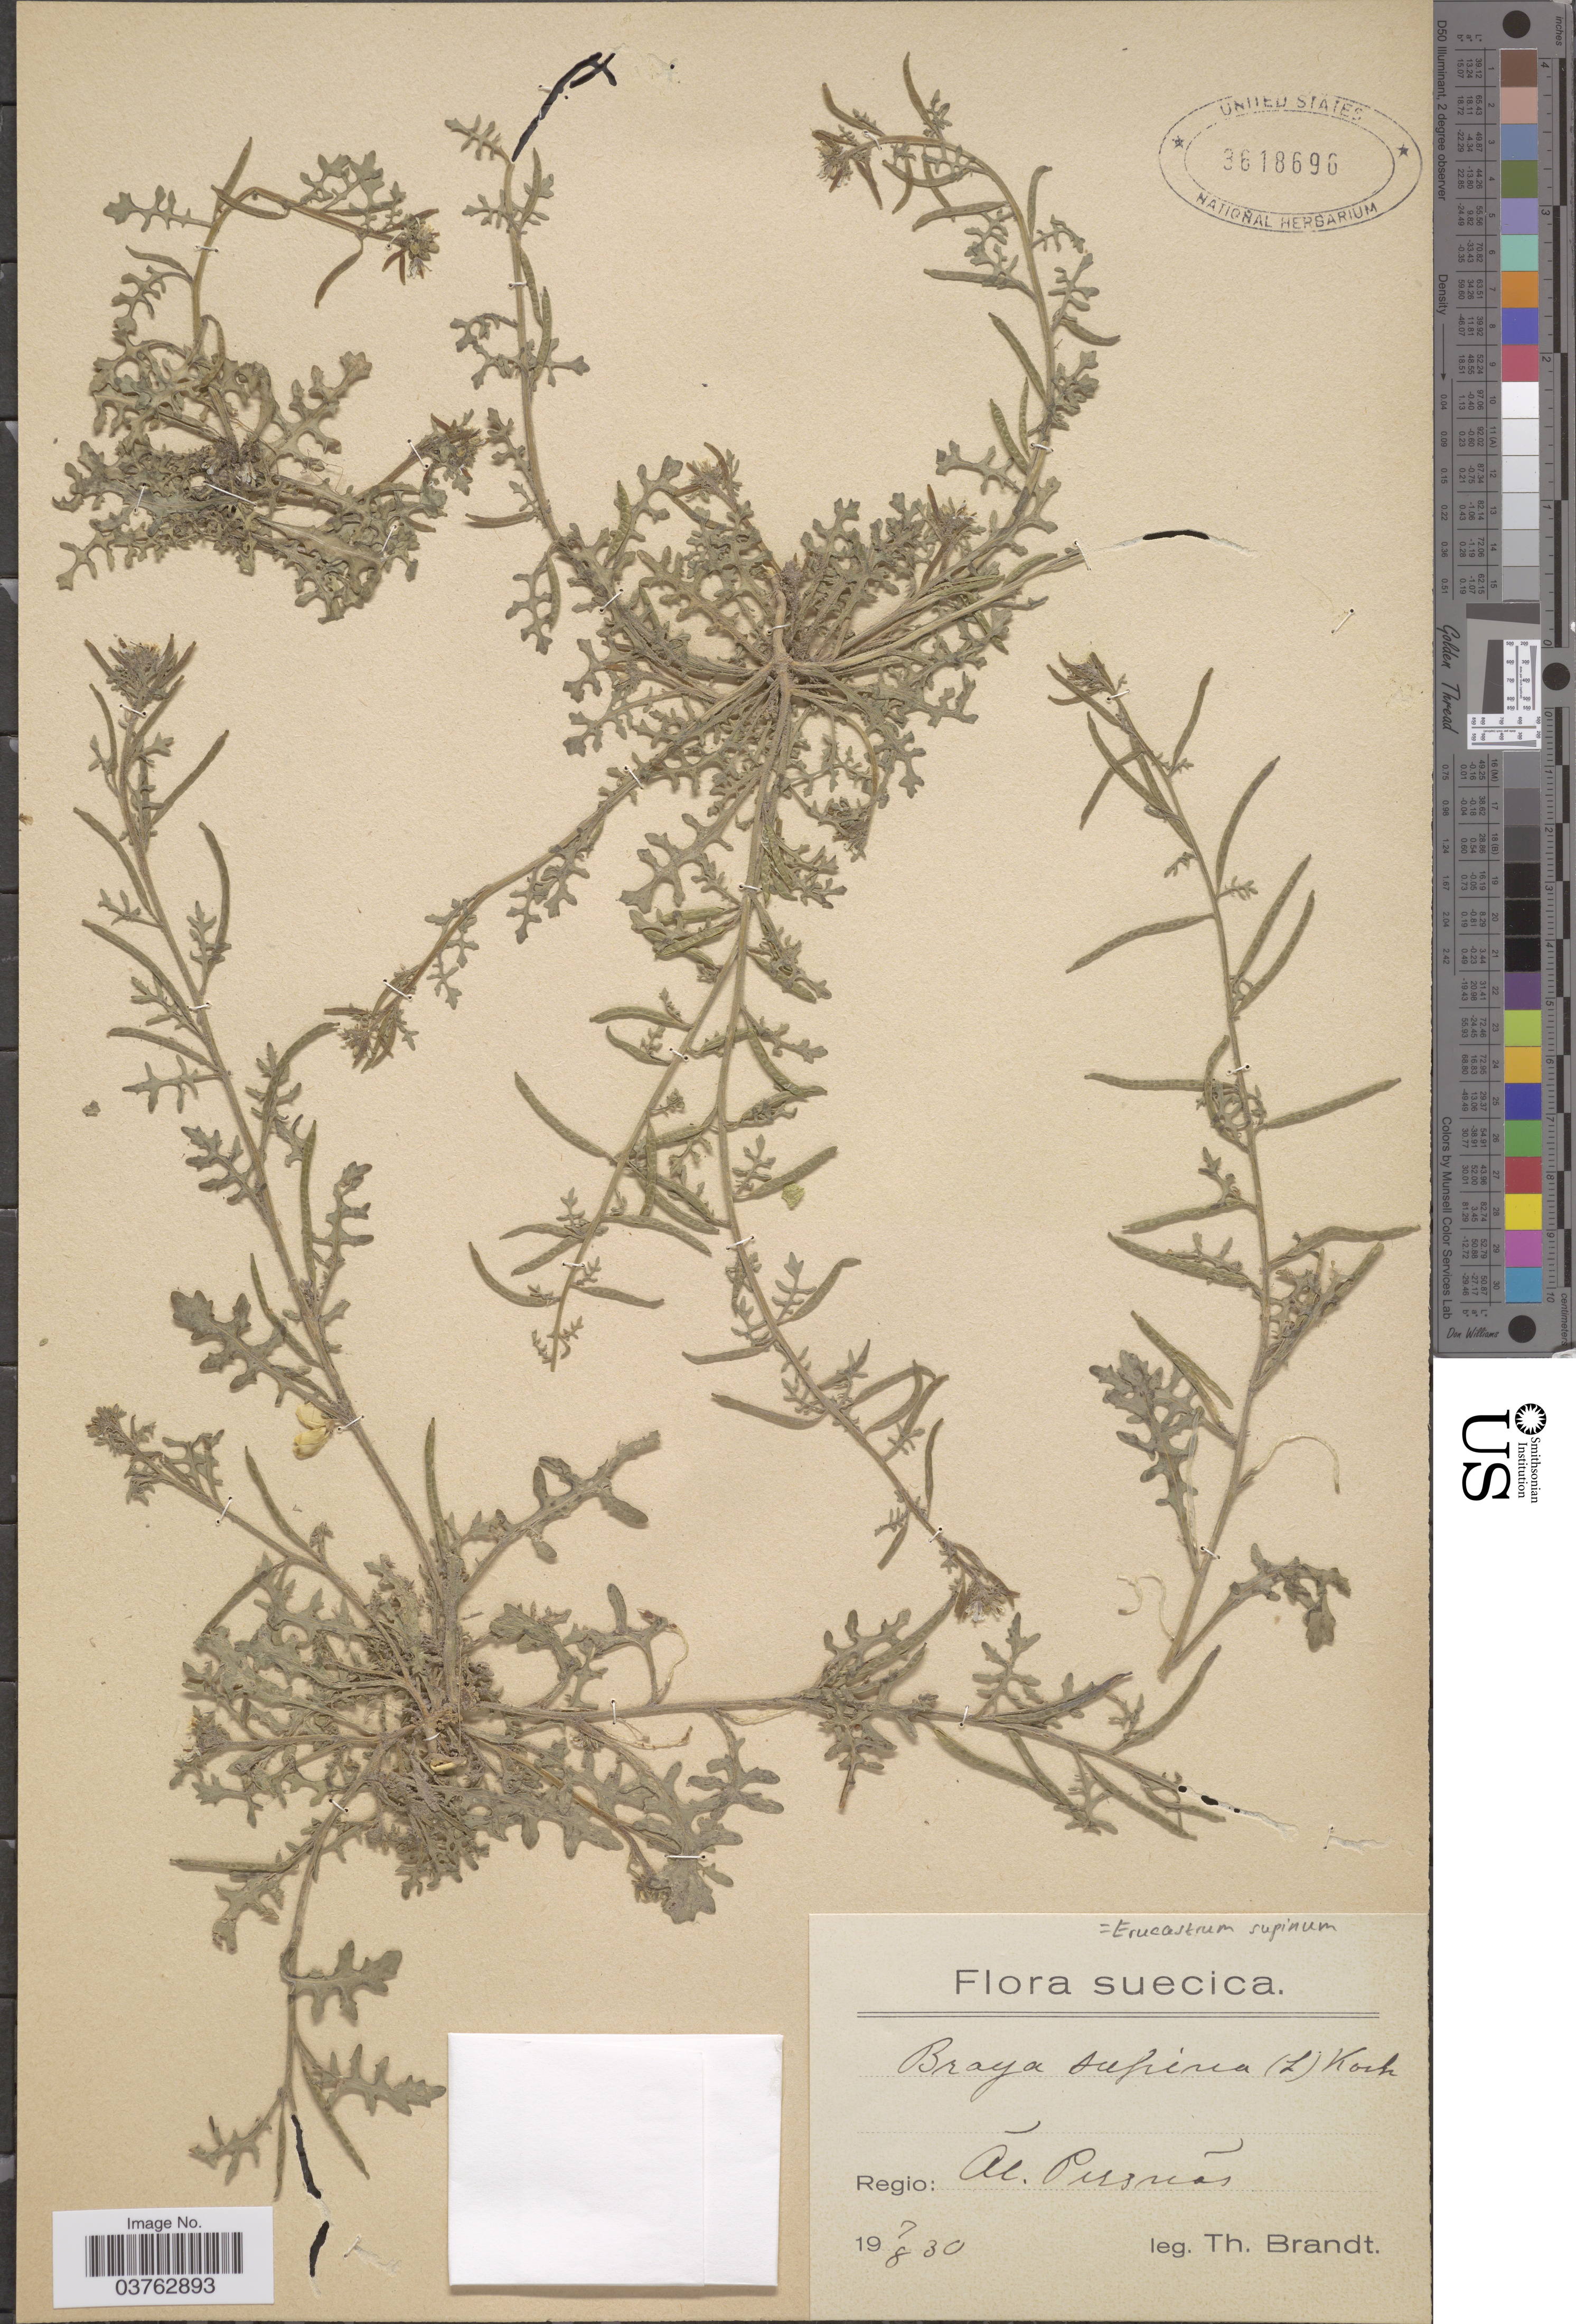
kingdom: Plantae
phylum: Tracheophyta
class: Magnoliopsida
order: Brassicales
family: Brassicaceae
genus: Braya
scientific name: Braya supina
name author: (L.) W.D.J. Koch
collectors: T. Brandt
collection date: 1930-08-07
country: Sweden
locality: Suecica. Regio: Al. Persnas.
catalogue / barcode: US 3618696